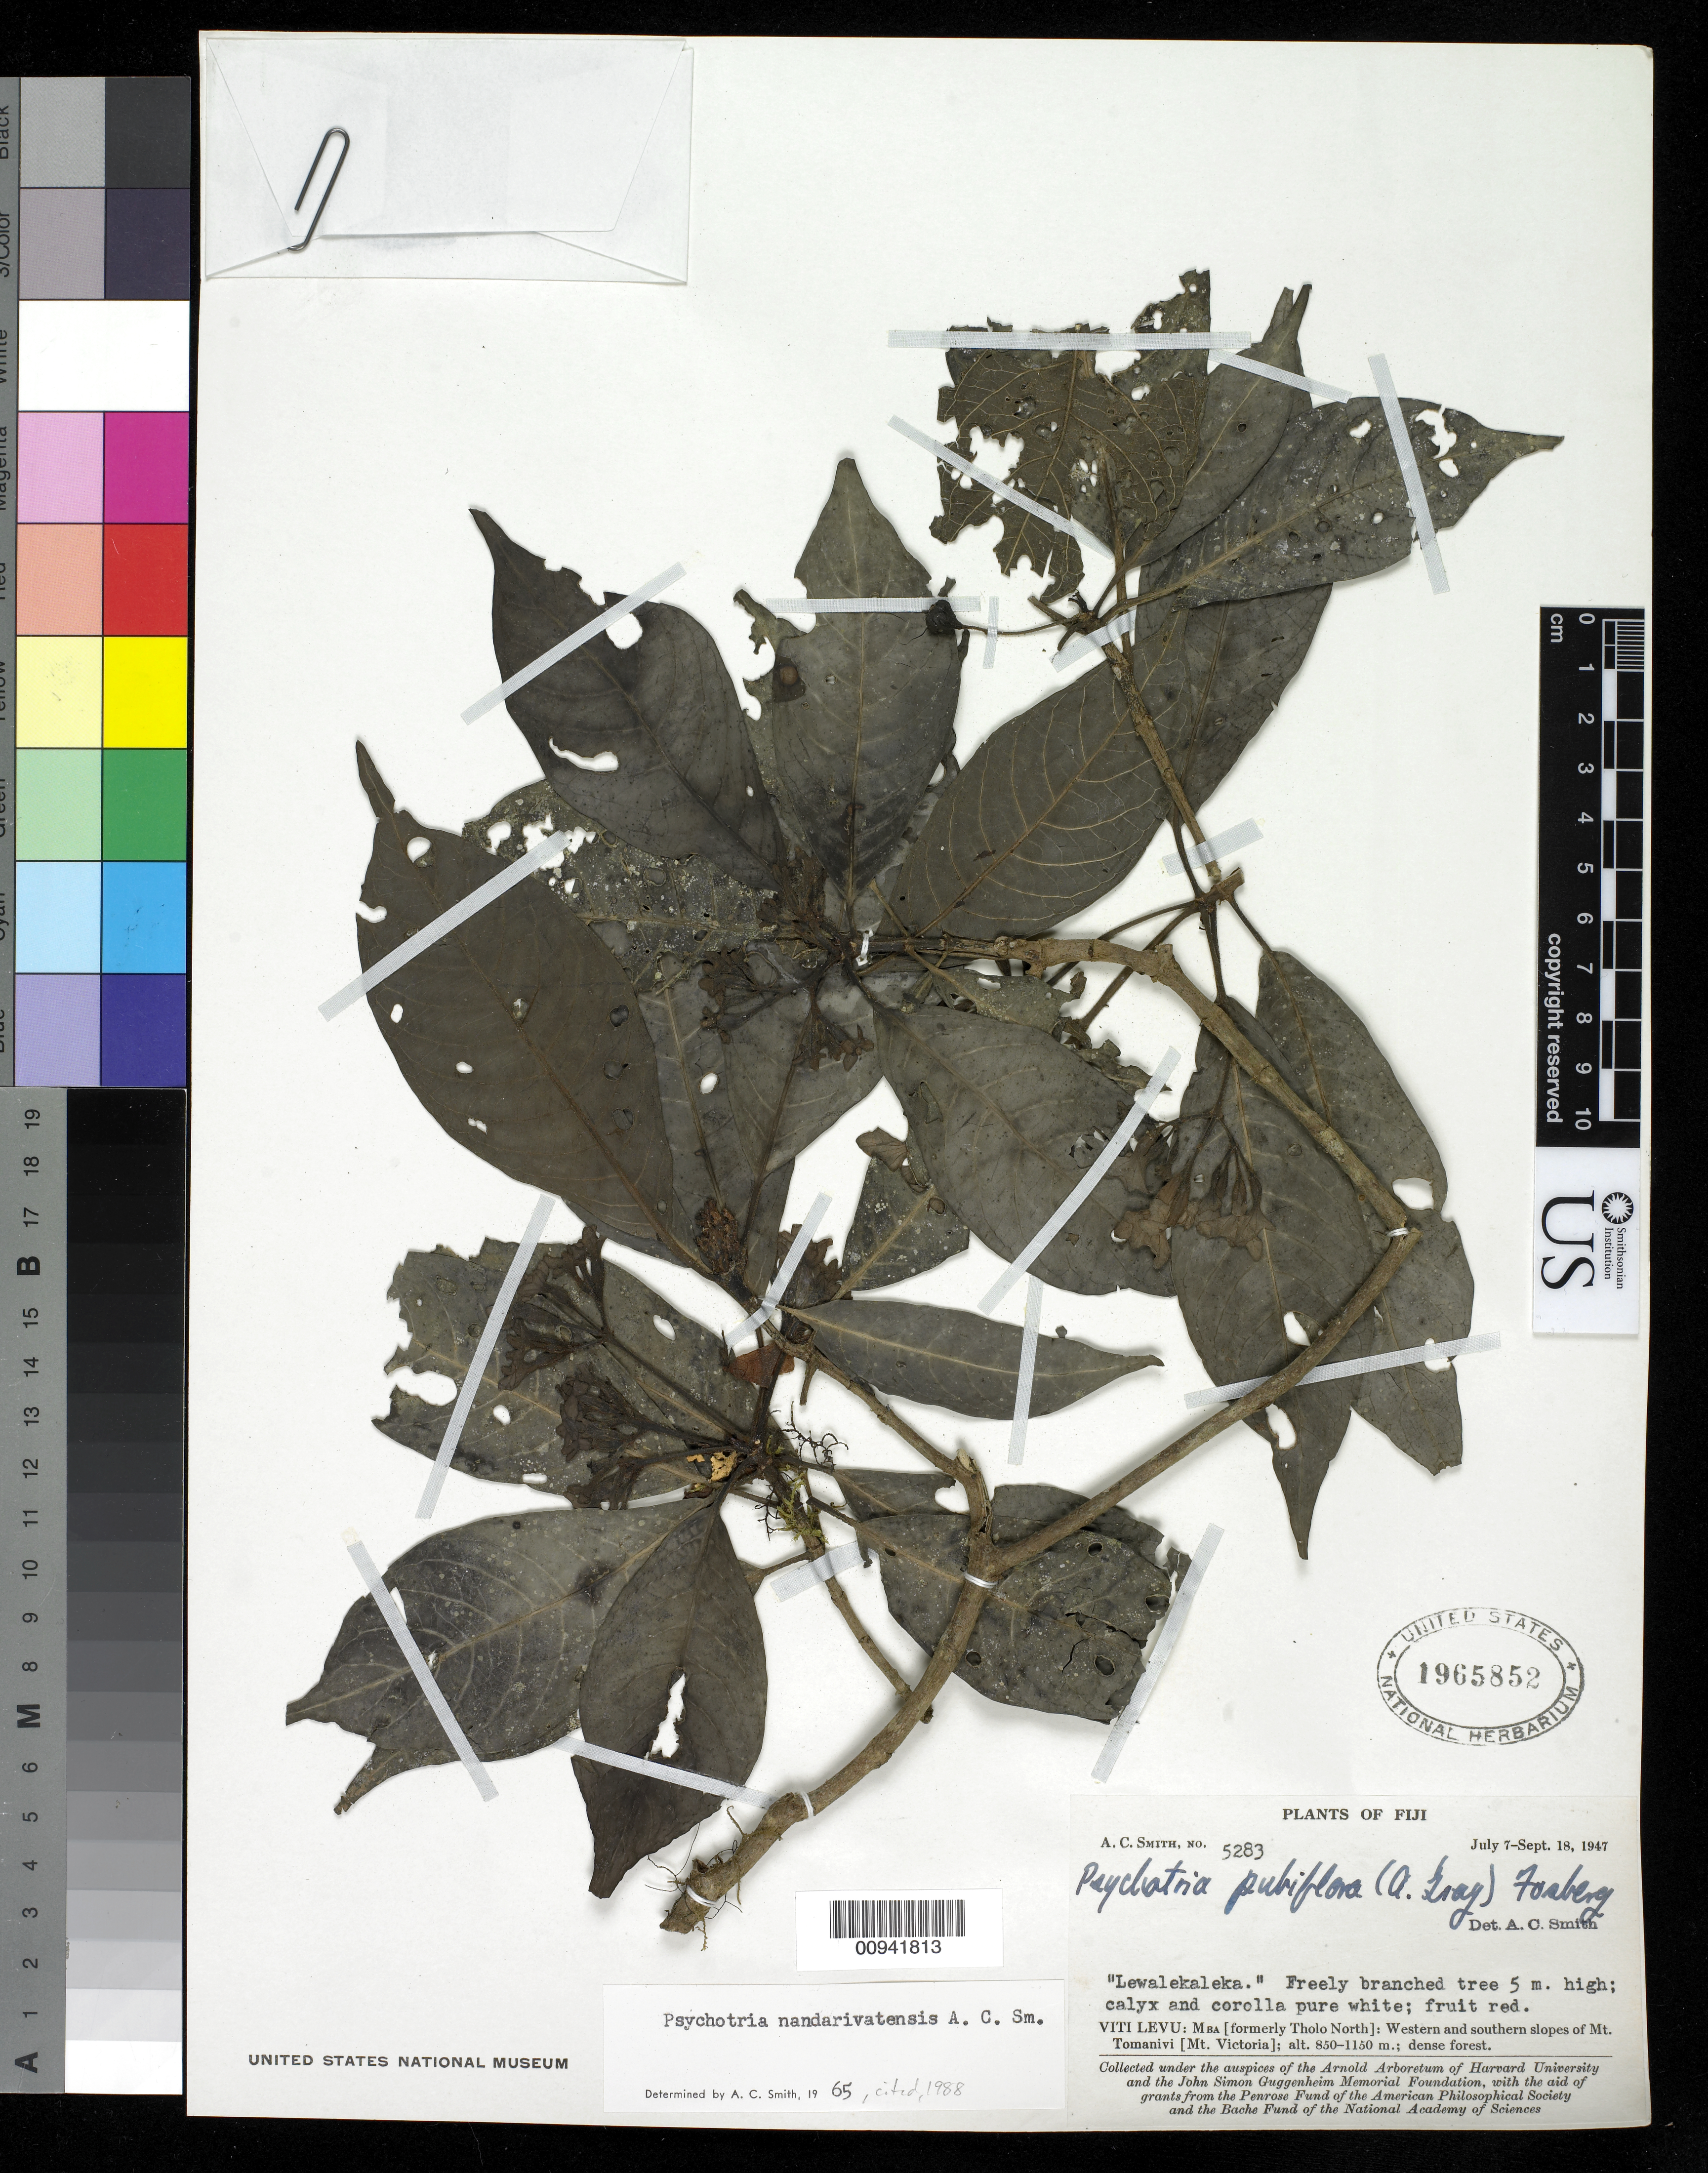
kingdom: Plantae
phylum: Tracheophyta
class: Magnoliopsida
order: Gentianales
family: Rubiaceae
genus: Psychotria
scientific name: Psychotria nandarivatensis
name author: A.C. Sm.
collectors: C. A. Smith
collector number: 5283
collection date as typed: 07 Jul 1947 to 18 Sep 1947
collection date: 1947-07-07/1947-09-18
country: Fiji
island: Viti Levu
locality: Mba (formerly Tholo North): Western and southern slopes of Mt. Tomanivi (Mt. Victoria).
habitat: Dense forest.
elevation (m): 850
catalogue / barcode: US 1965852